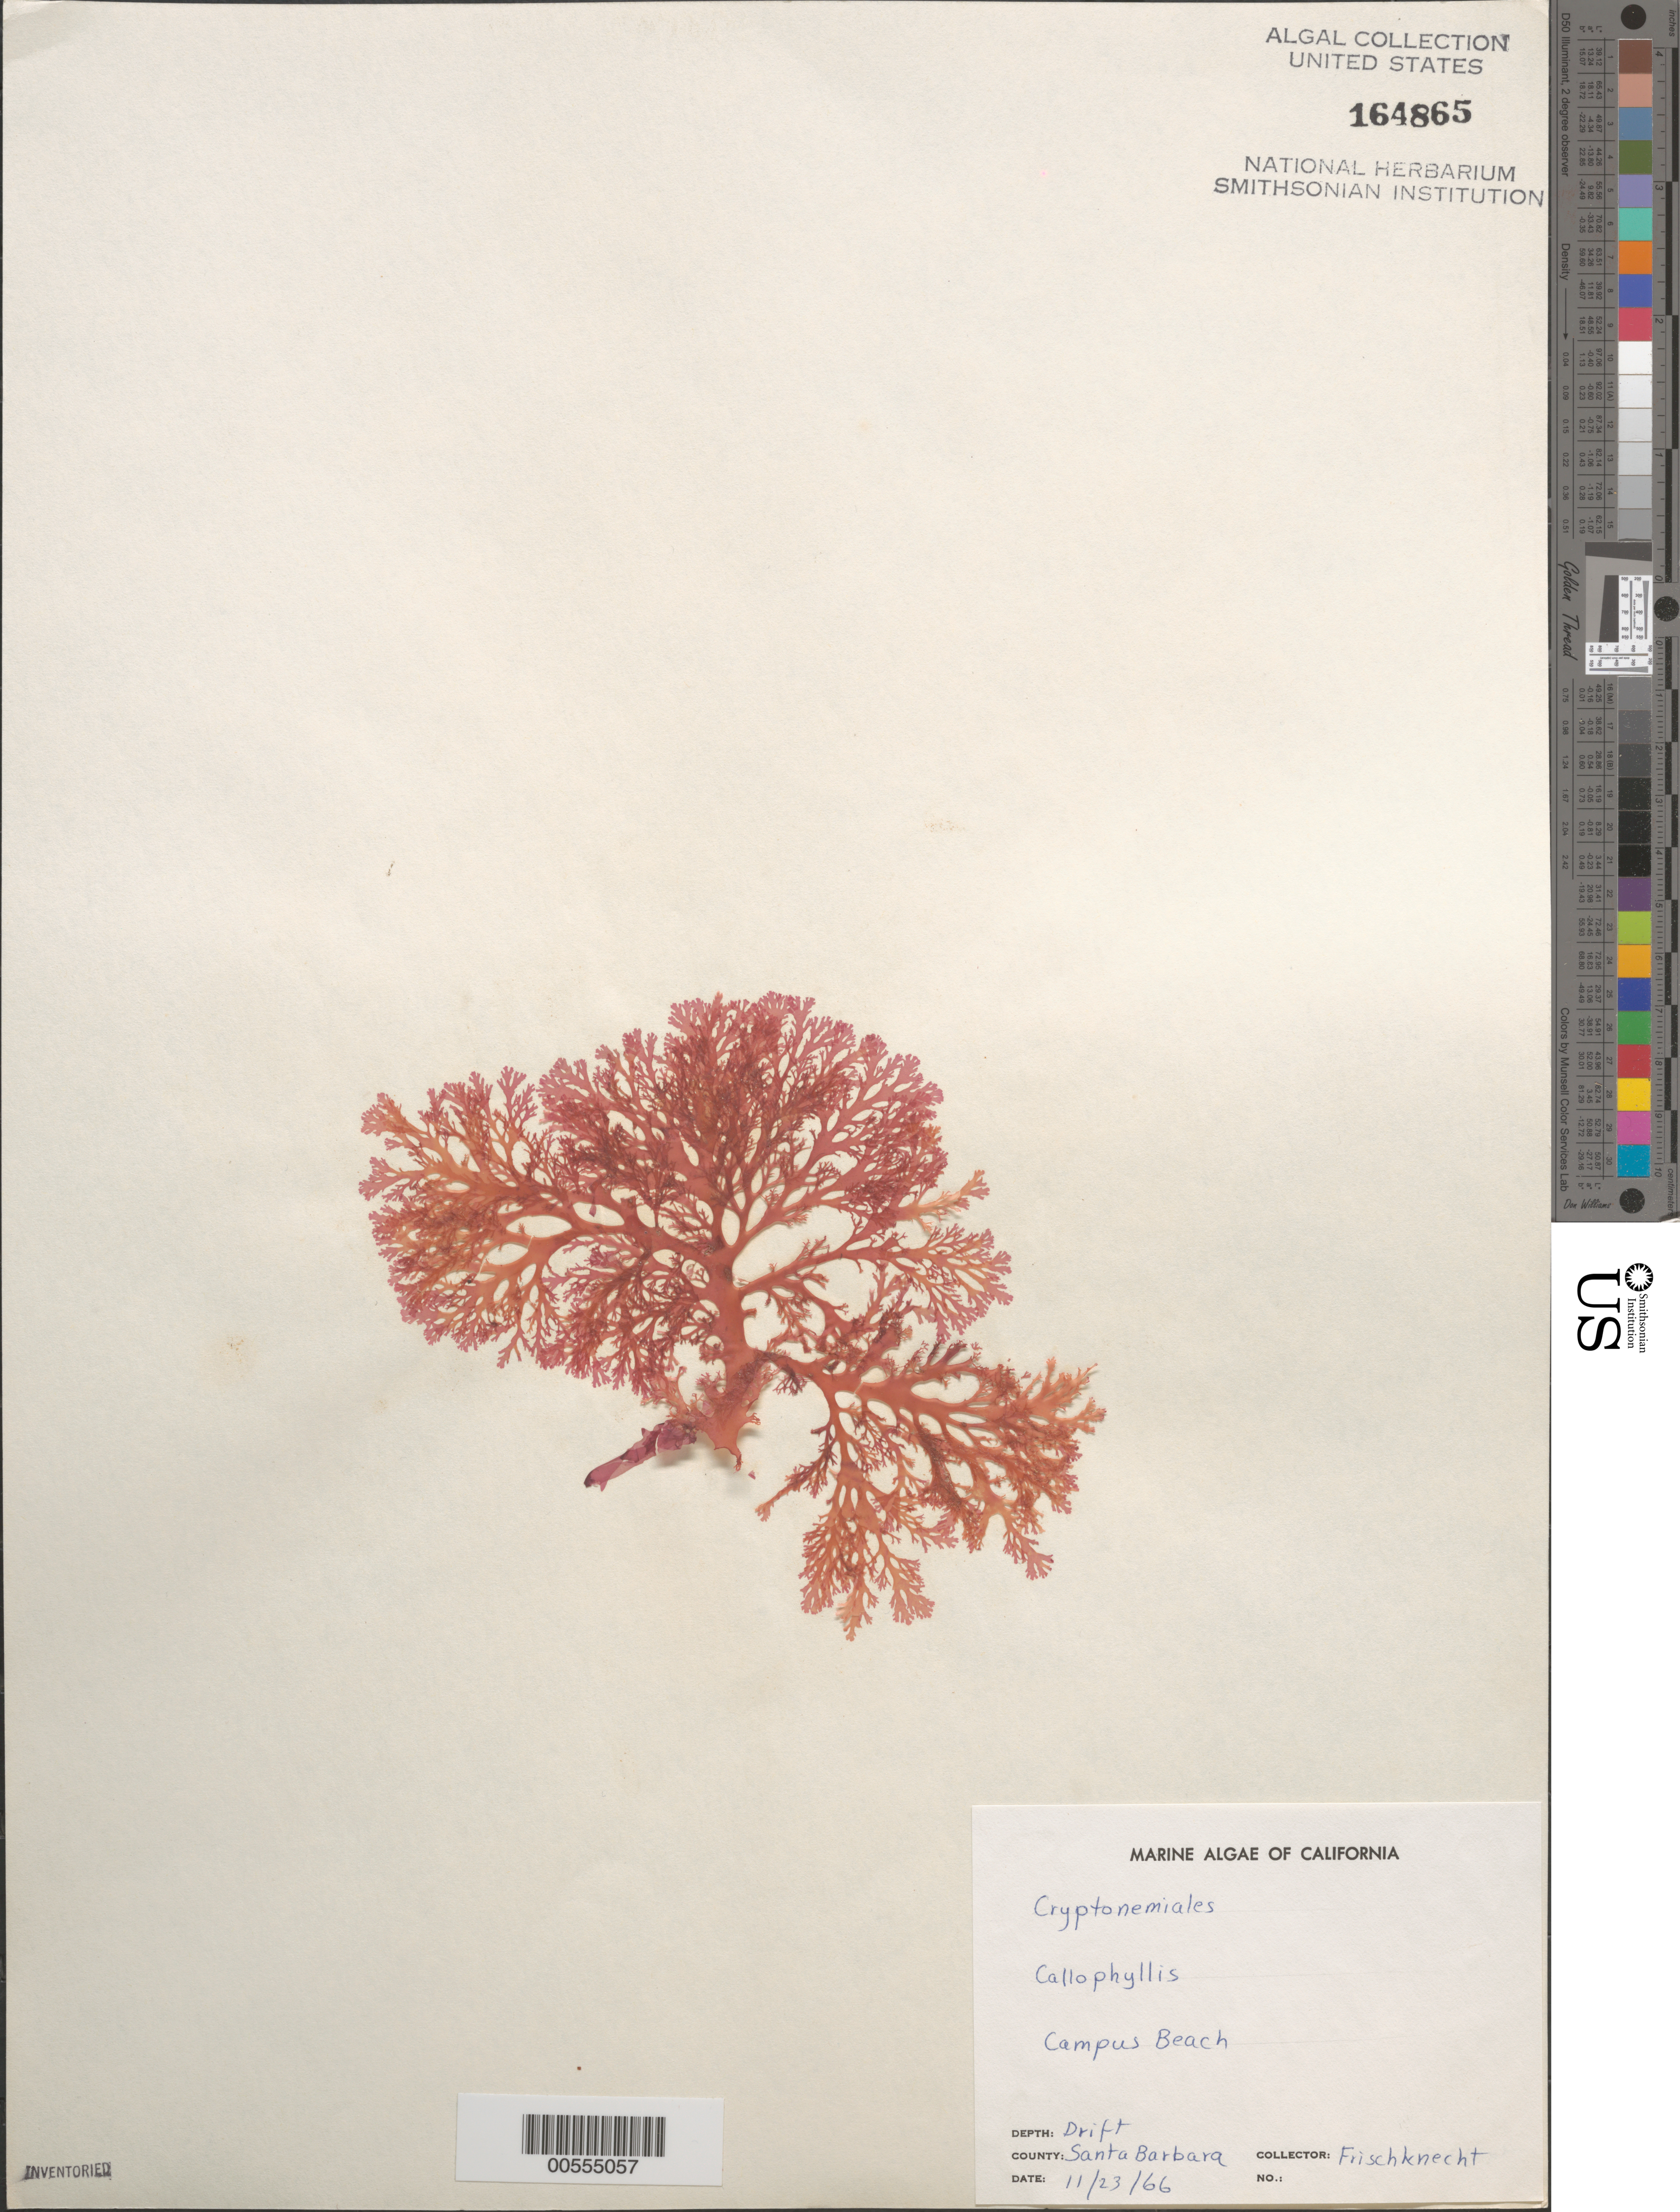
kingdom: Plantae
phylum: Rhodophyta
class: Florideophyceae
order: Gigartinales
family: Kallymeniaceae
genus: Callophyllis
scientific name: Callophyllis sp.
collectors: -. Frischknecht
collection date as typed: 23 Nov 1966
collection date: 1966-11-23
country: United States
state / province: California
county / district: Santa Barbara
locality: Campus Beach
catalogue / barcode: US 164865